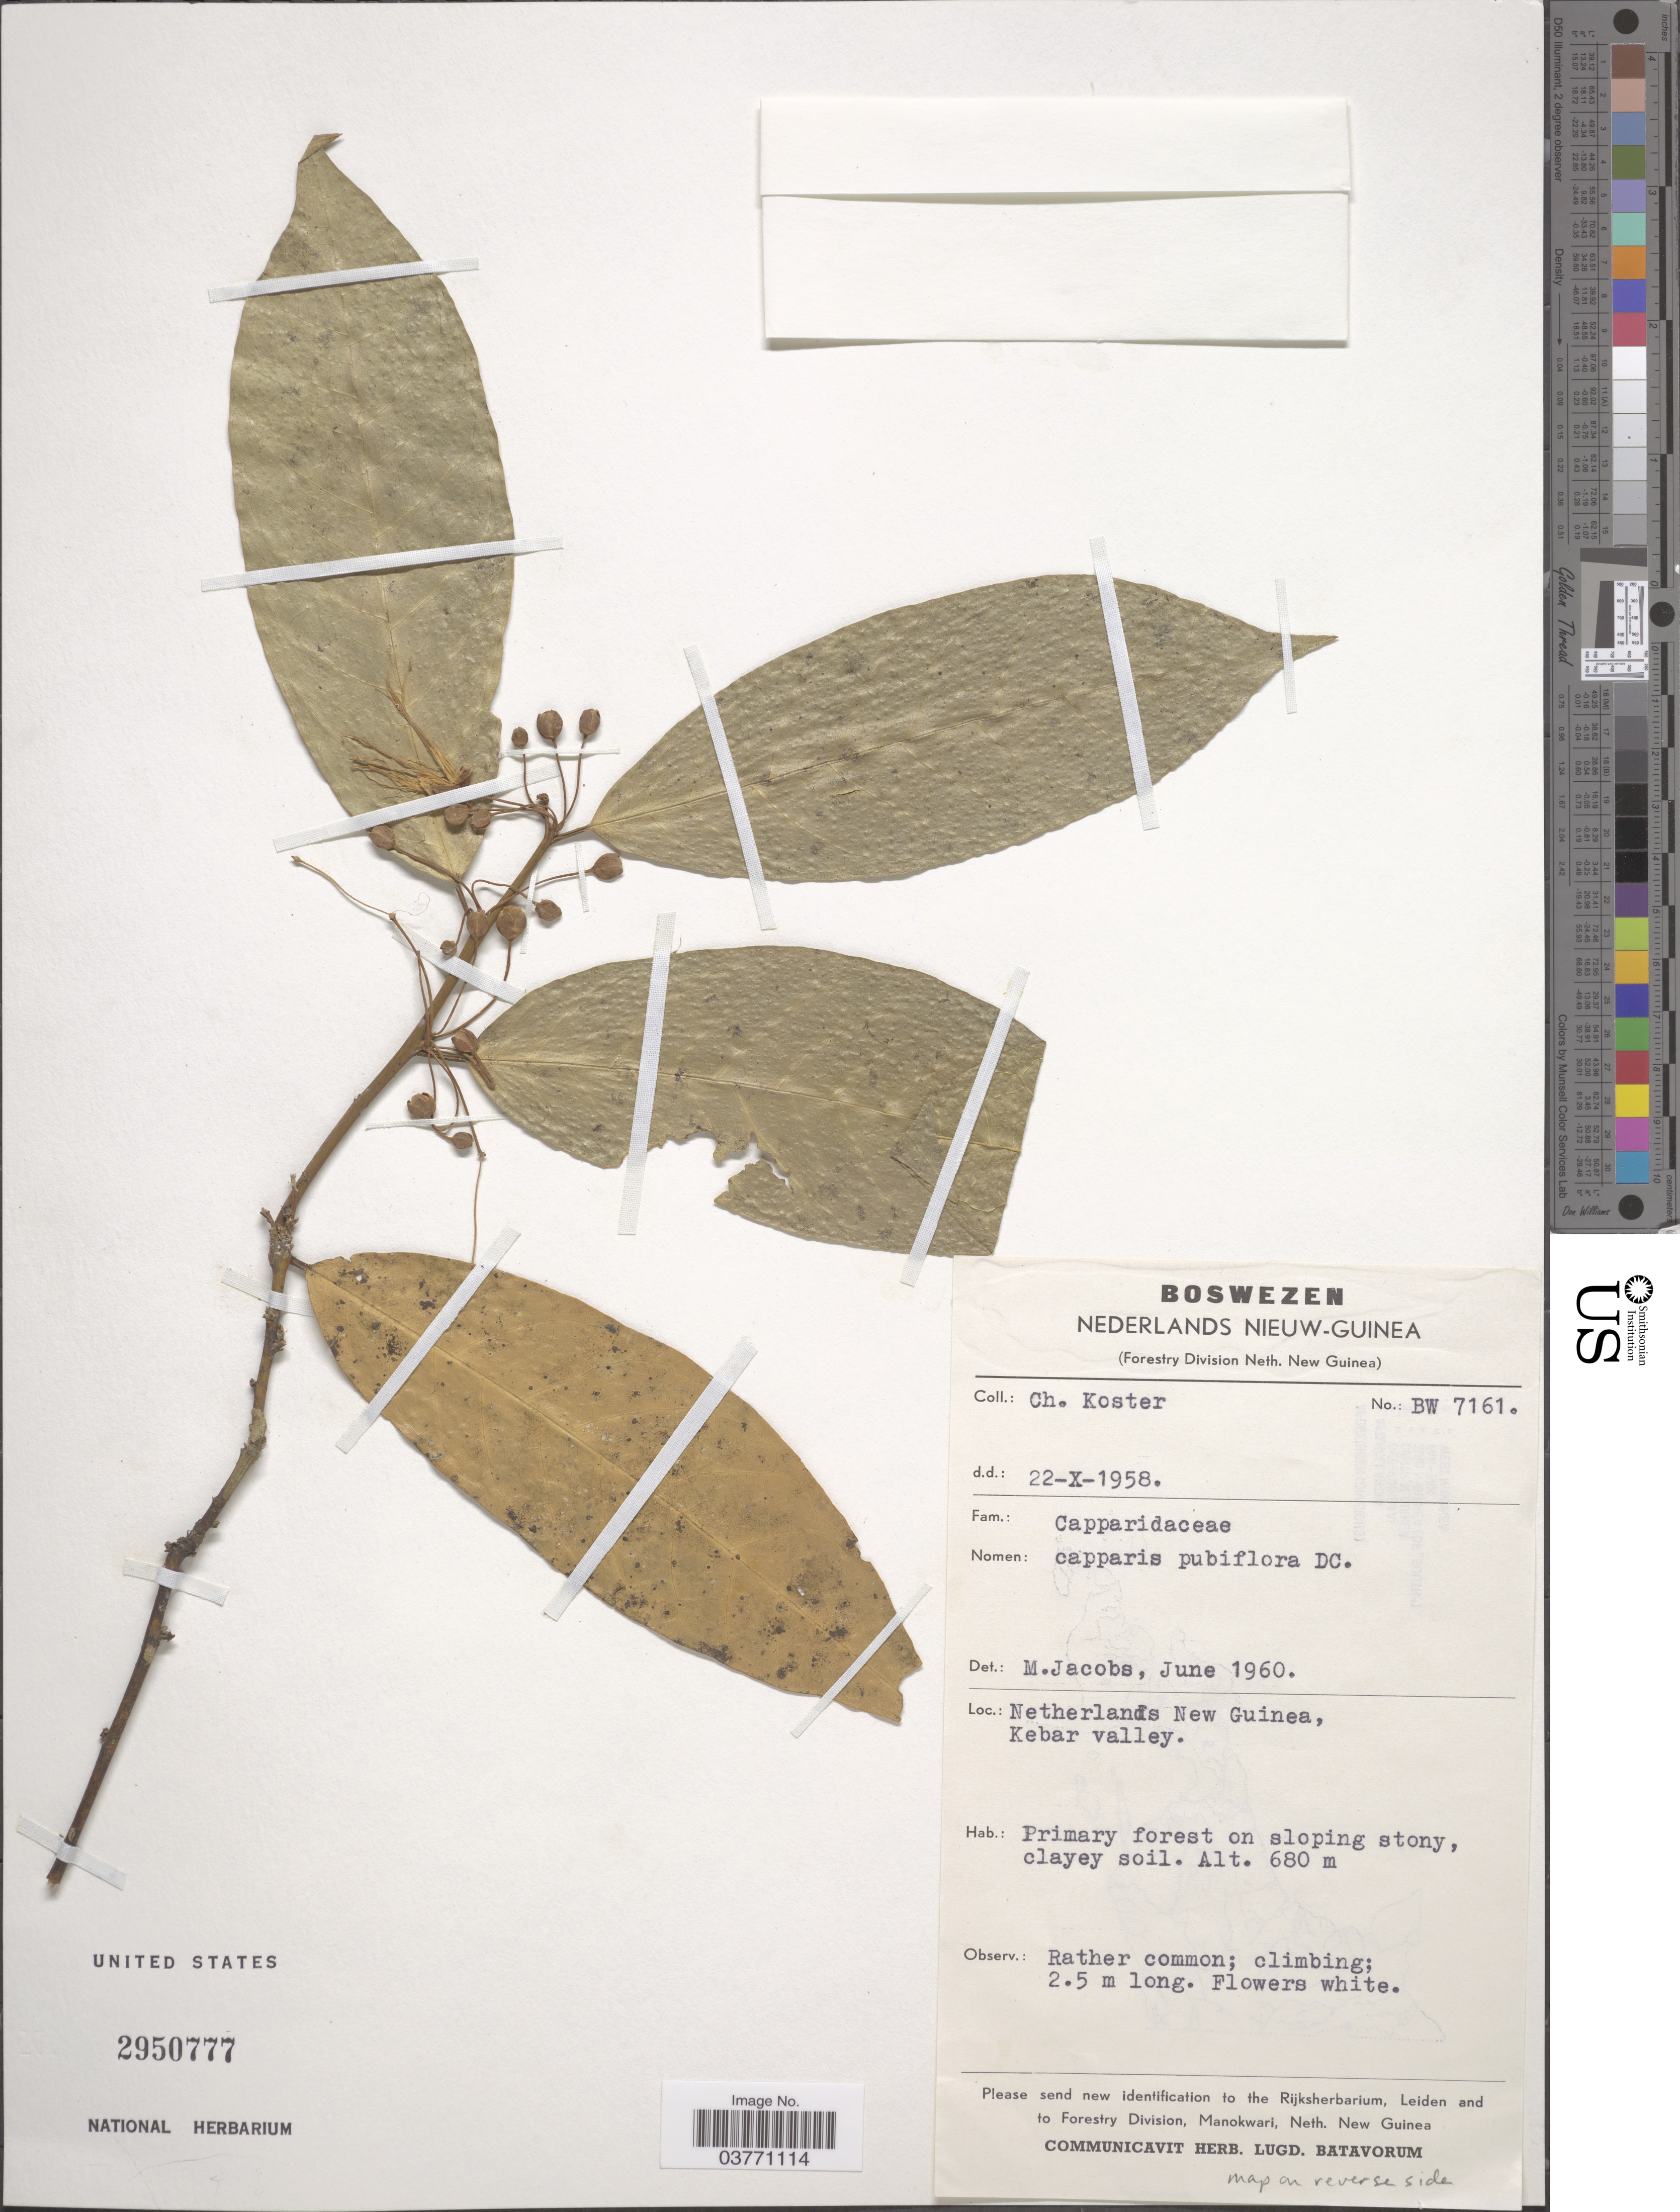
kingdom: Plantae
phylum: Tracheophyta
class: Magnoliopsida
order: Brassicales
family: Capparaceae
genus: Capparis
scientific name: Capparis pubiflora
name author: DC.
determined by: Jacobs, M.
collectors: C. Koster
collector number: BW7161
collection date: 1958-10-22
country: Indonesia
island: New Guinea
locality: Netherlands New Guinea, Kebar valley.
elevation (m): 680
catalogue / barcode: US 2950777